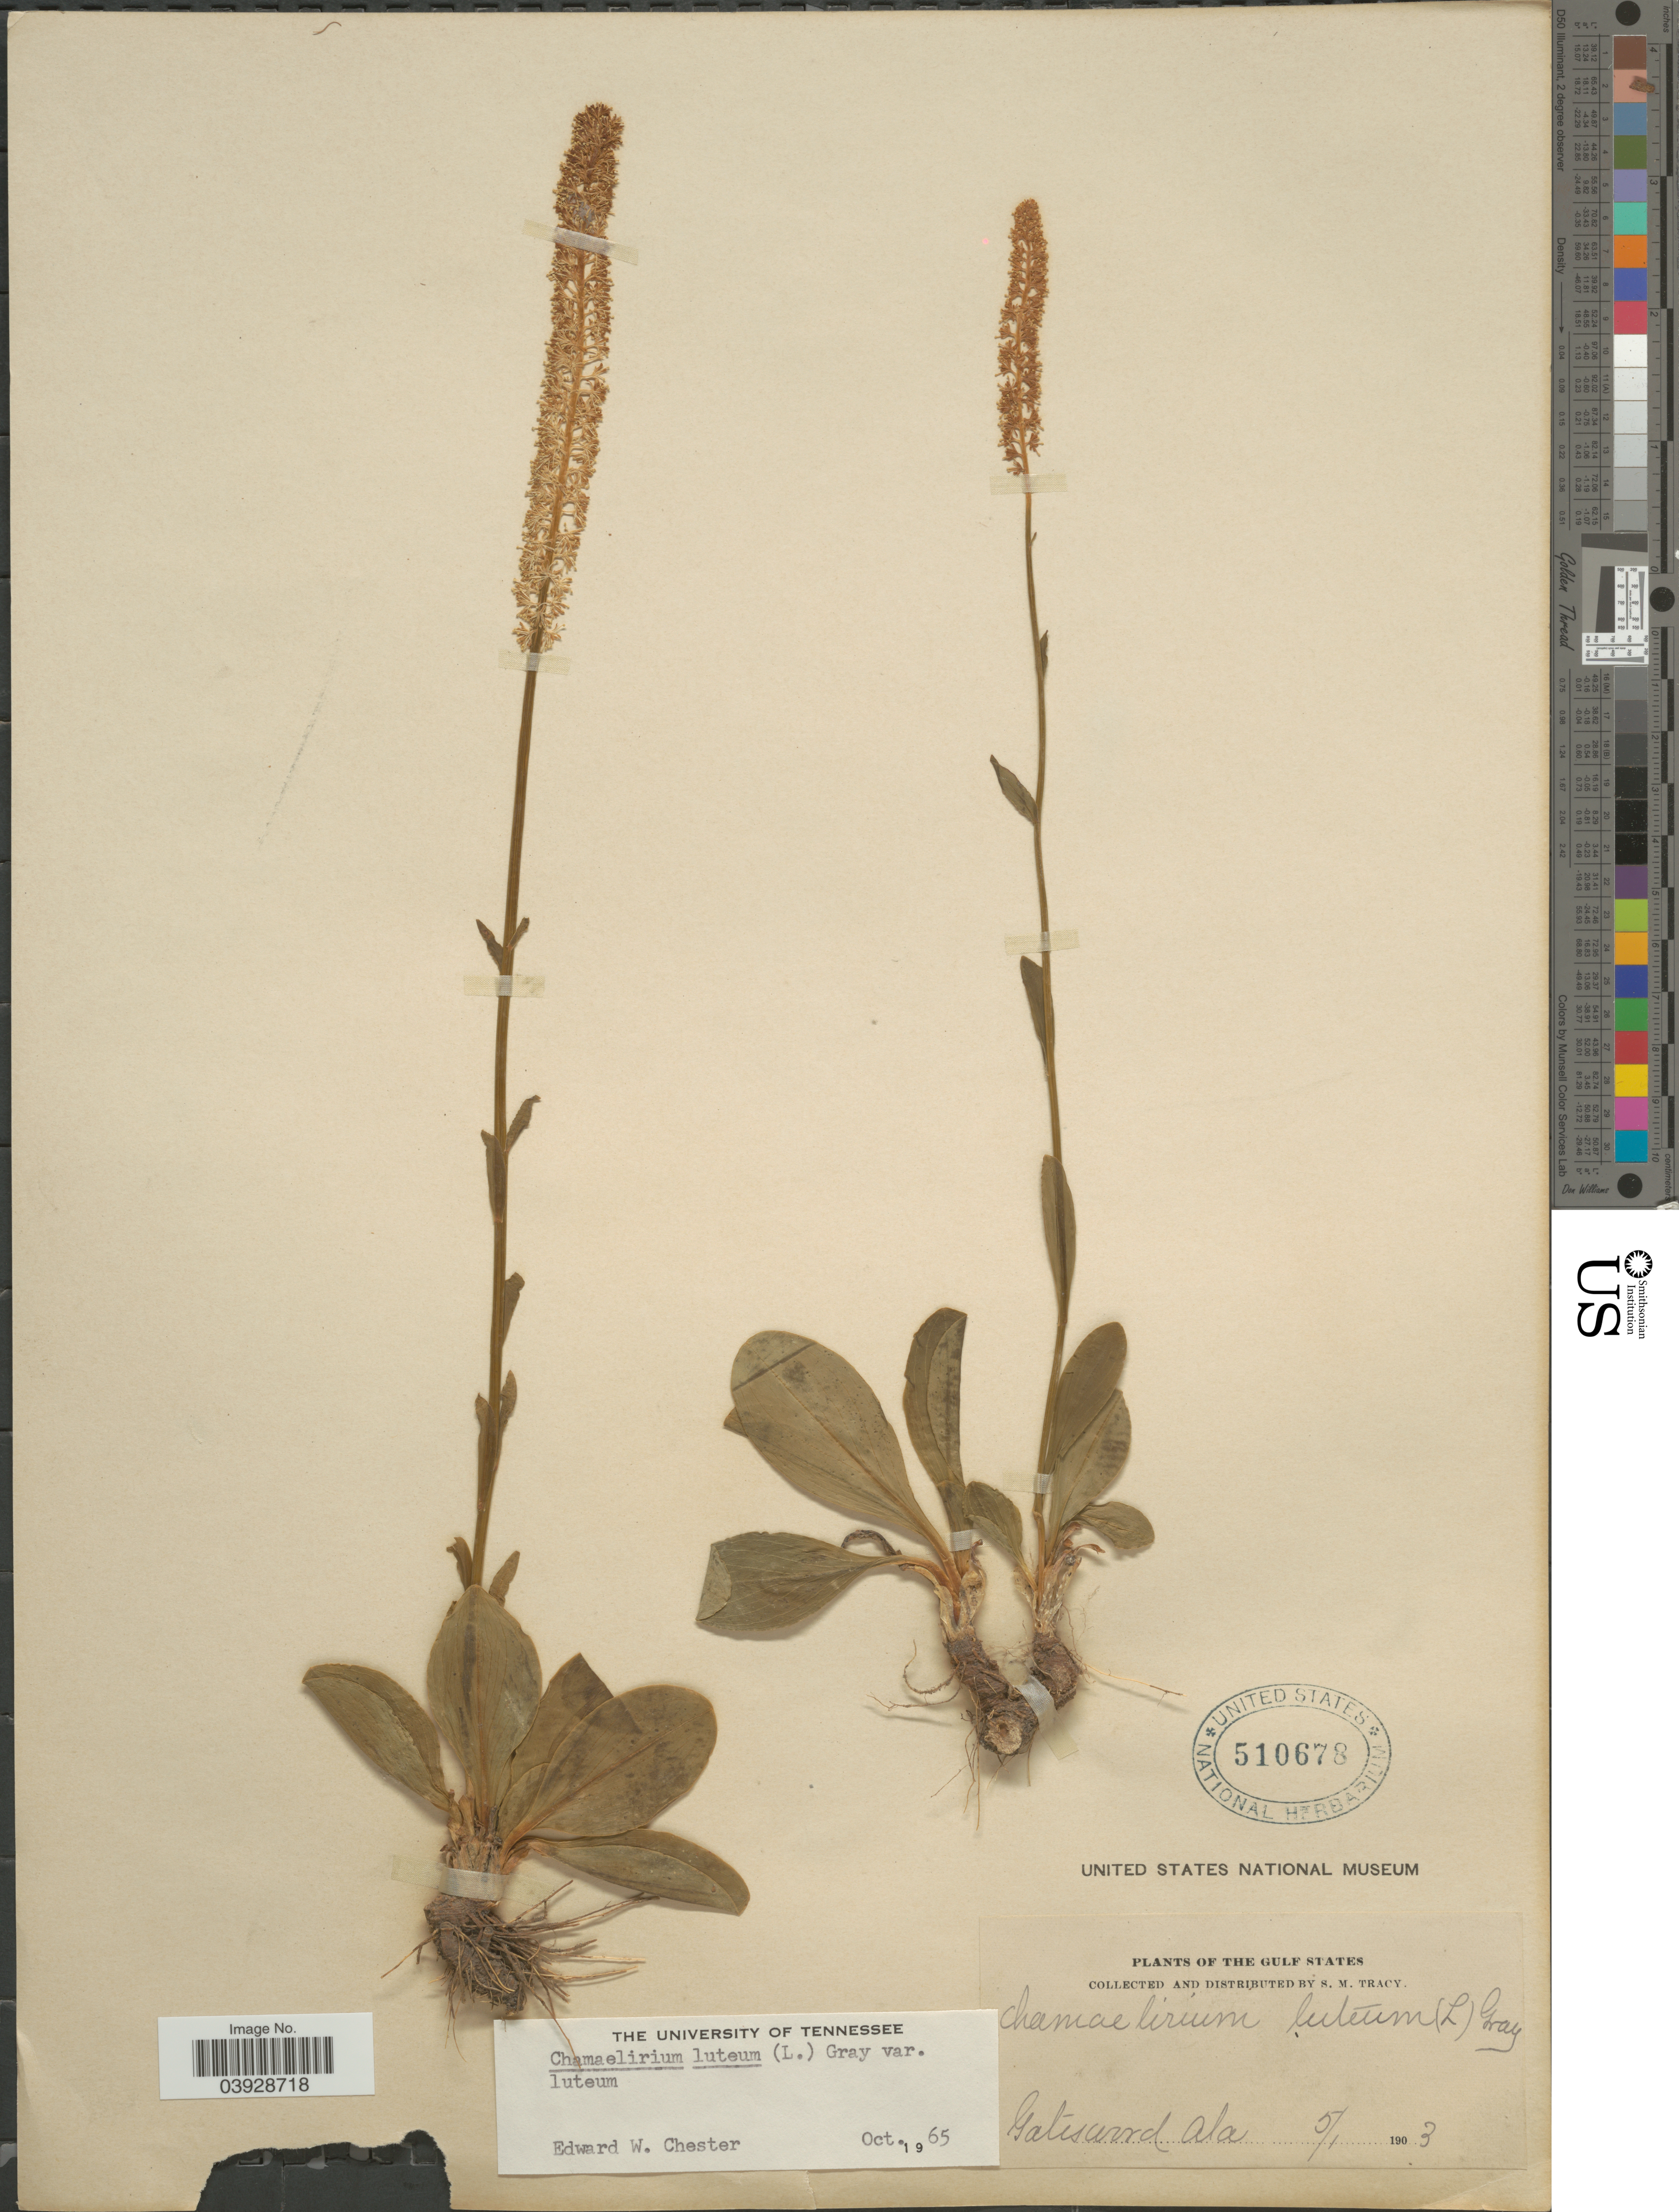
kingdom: Plantae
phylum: Tracheophyta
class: Liliopsida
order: Liliales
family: Melanthiaceae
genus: Chamaelirium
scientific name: Chamaelirium luteum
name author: (L.) A. Gray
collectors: S. M. Tracy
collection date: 1903-05-01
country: United States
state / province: Alabama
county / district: Baldwin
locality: Gateswood.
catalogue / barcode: US 510678